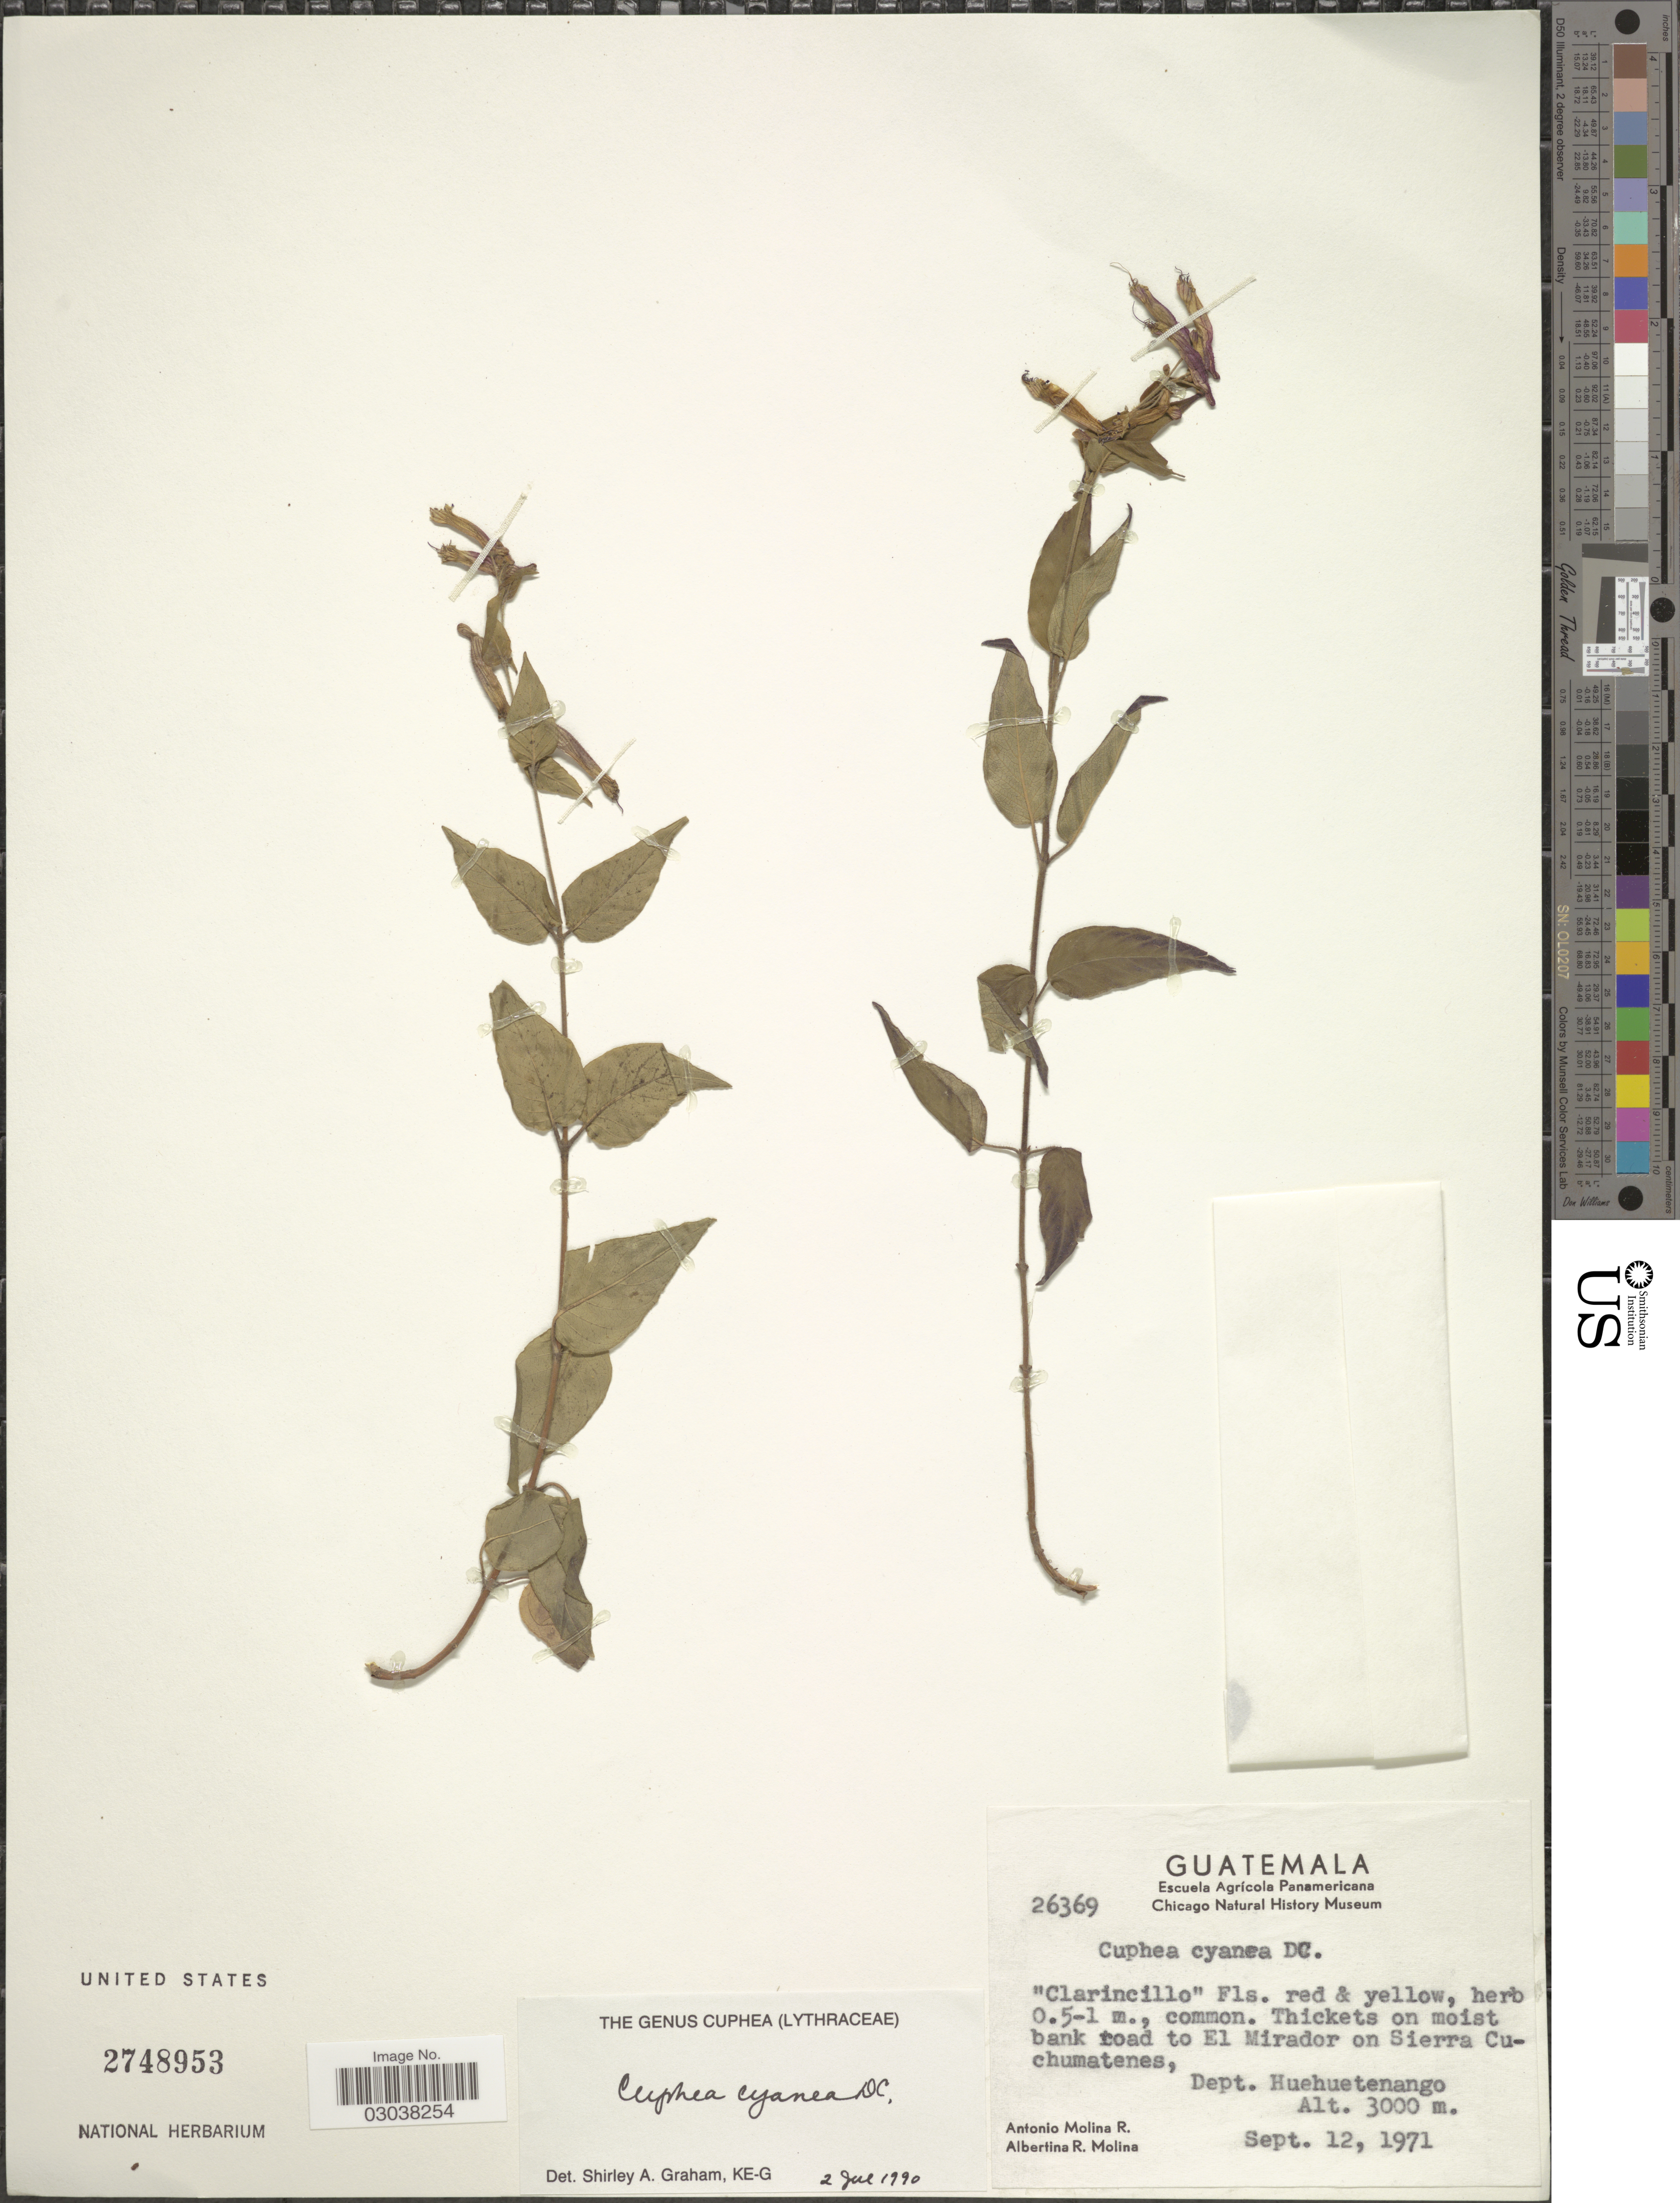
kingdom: Plantae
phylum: Tracheophyta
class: Magnoliopsida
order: Myrtales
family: Lythraceae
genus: Cuphea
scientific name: Cuphea cyanea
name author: DC.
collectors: A. Molina R. & A. R. Molina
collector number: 26369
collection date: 1971-09-12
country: Guatemala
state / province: Huehuetenango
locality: Thickets on moist bank road to El Mirador on Sierra Cuchumatenes, Dept. Huehuetenango.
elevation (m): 3000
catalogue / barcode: US 2748953